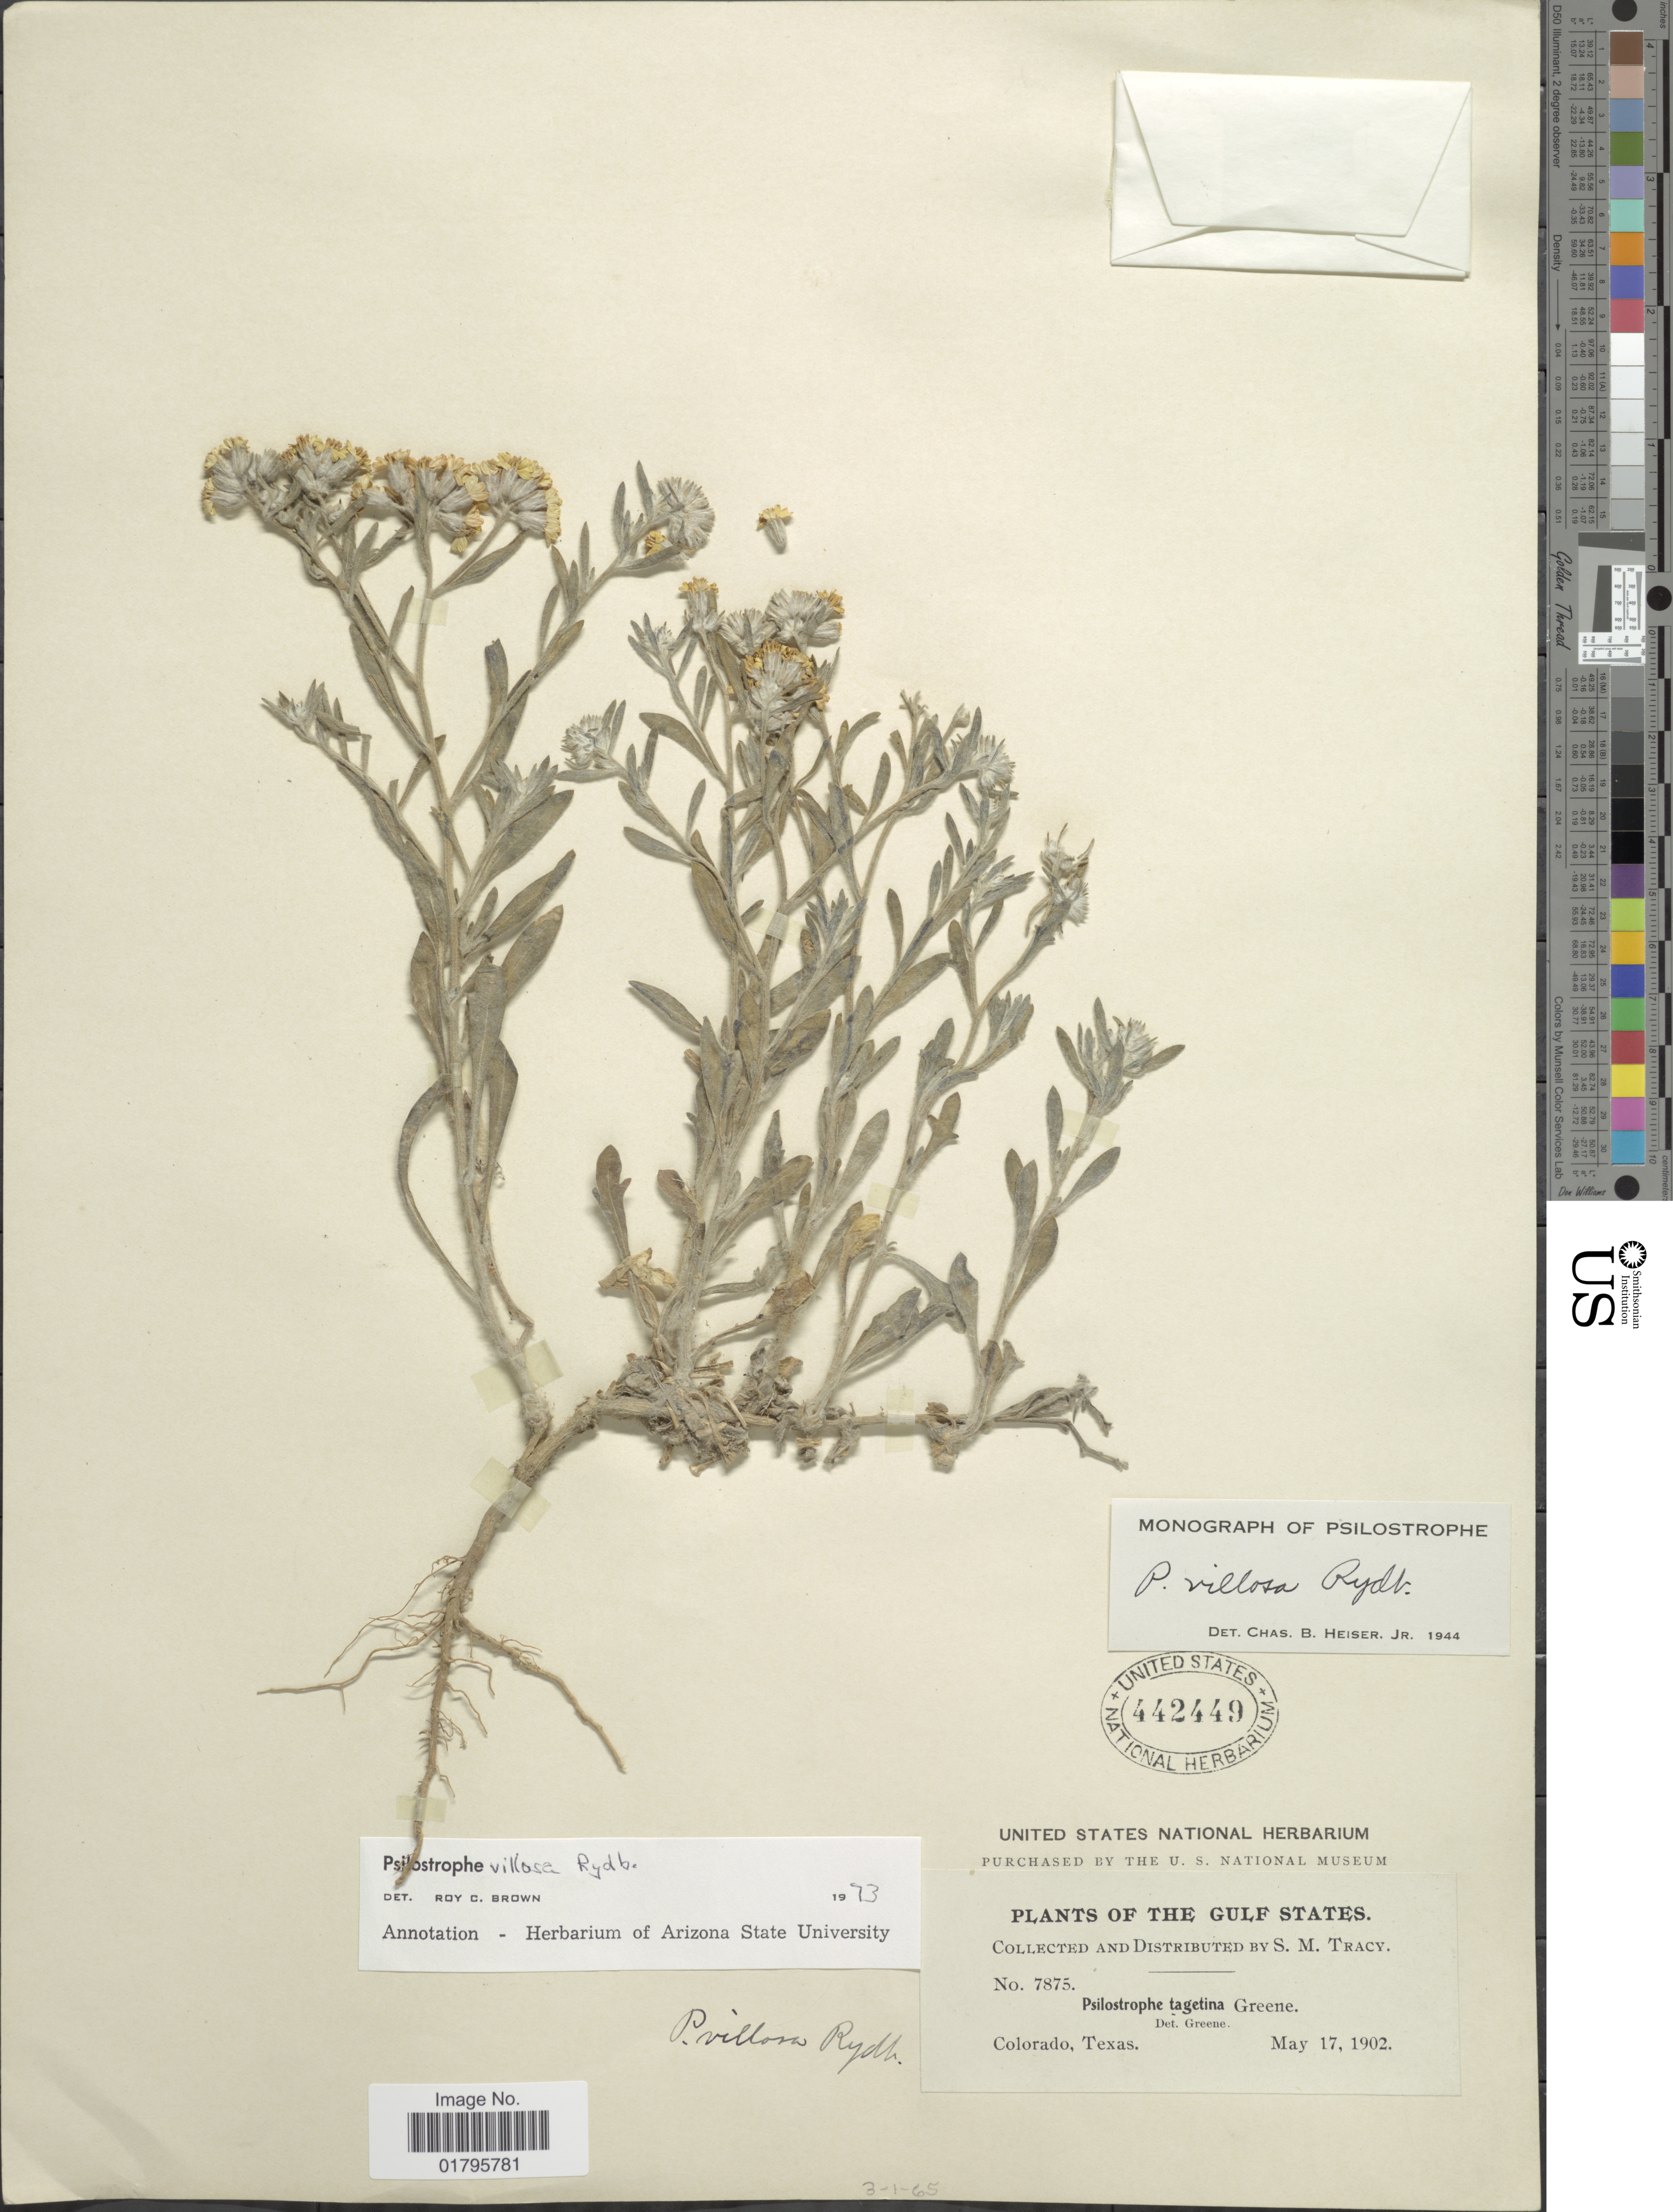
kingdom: Plantae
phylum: Tracheophyta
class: Magnoliopsida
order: Asterales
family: Asteraceae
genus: Psilostrophe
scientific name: Psilostrophe villosa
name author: Rydb. ex Britton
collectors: S. M. Tracy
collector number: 7875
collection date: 1902-05-17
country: United States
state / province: Texas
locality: Colorado, The Gulf States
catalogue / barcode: US 442449